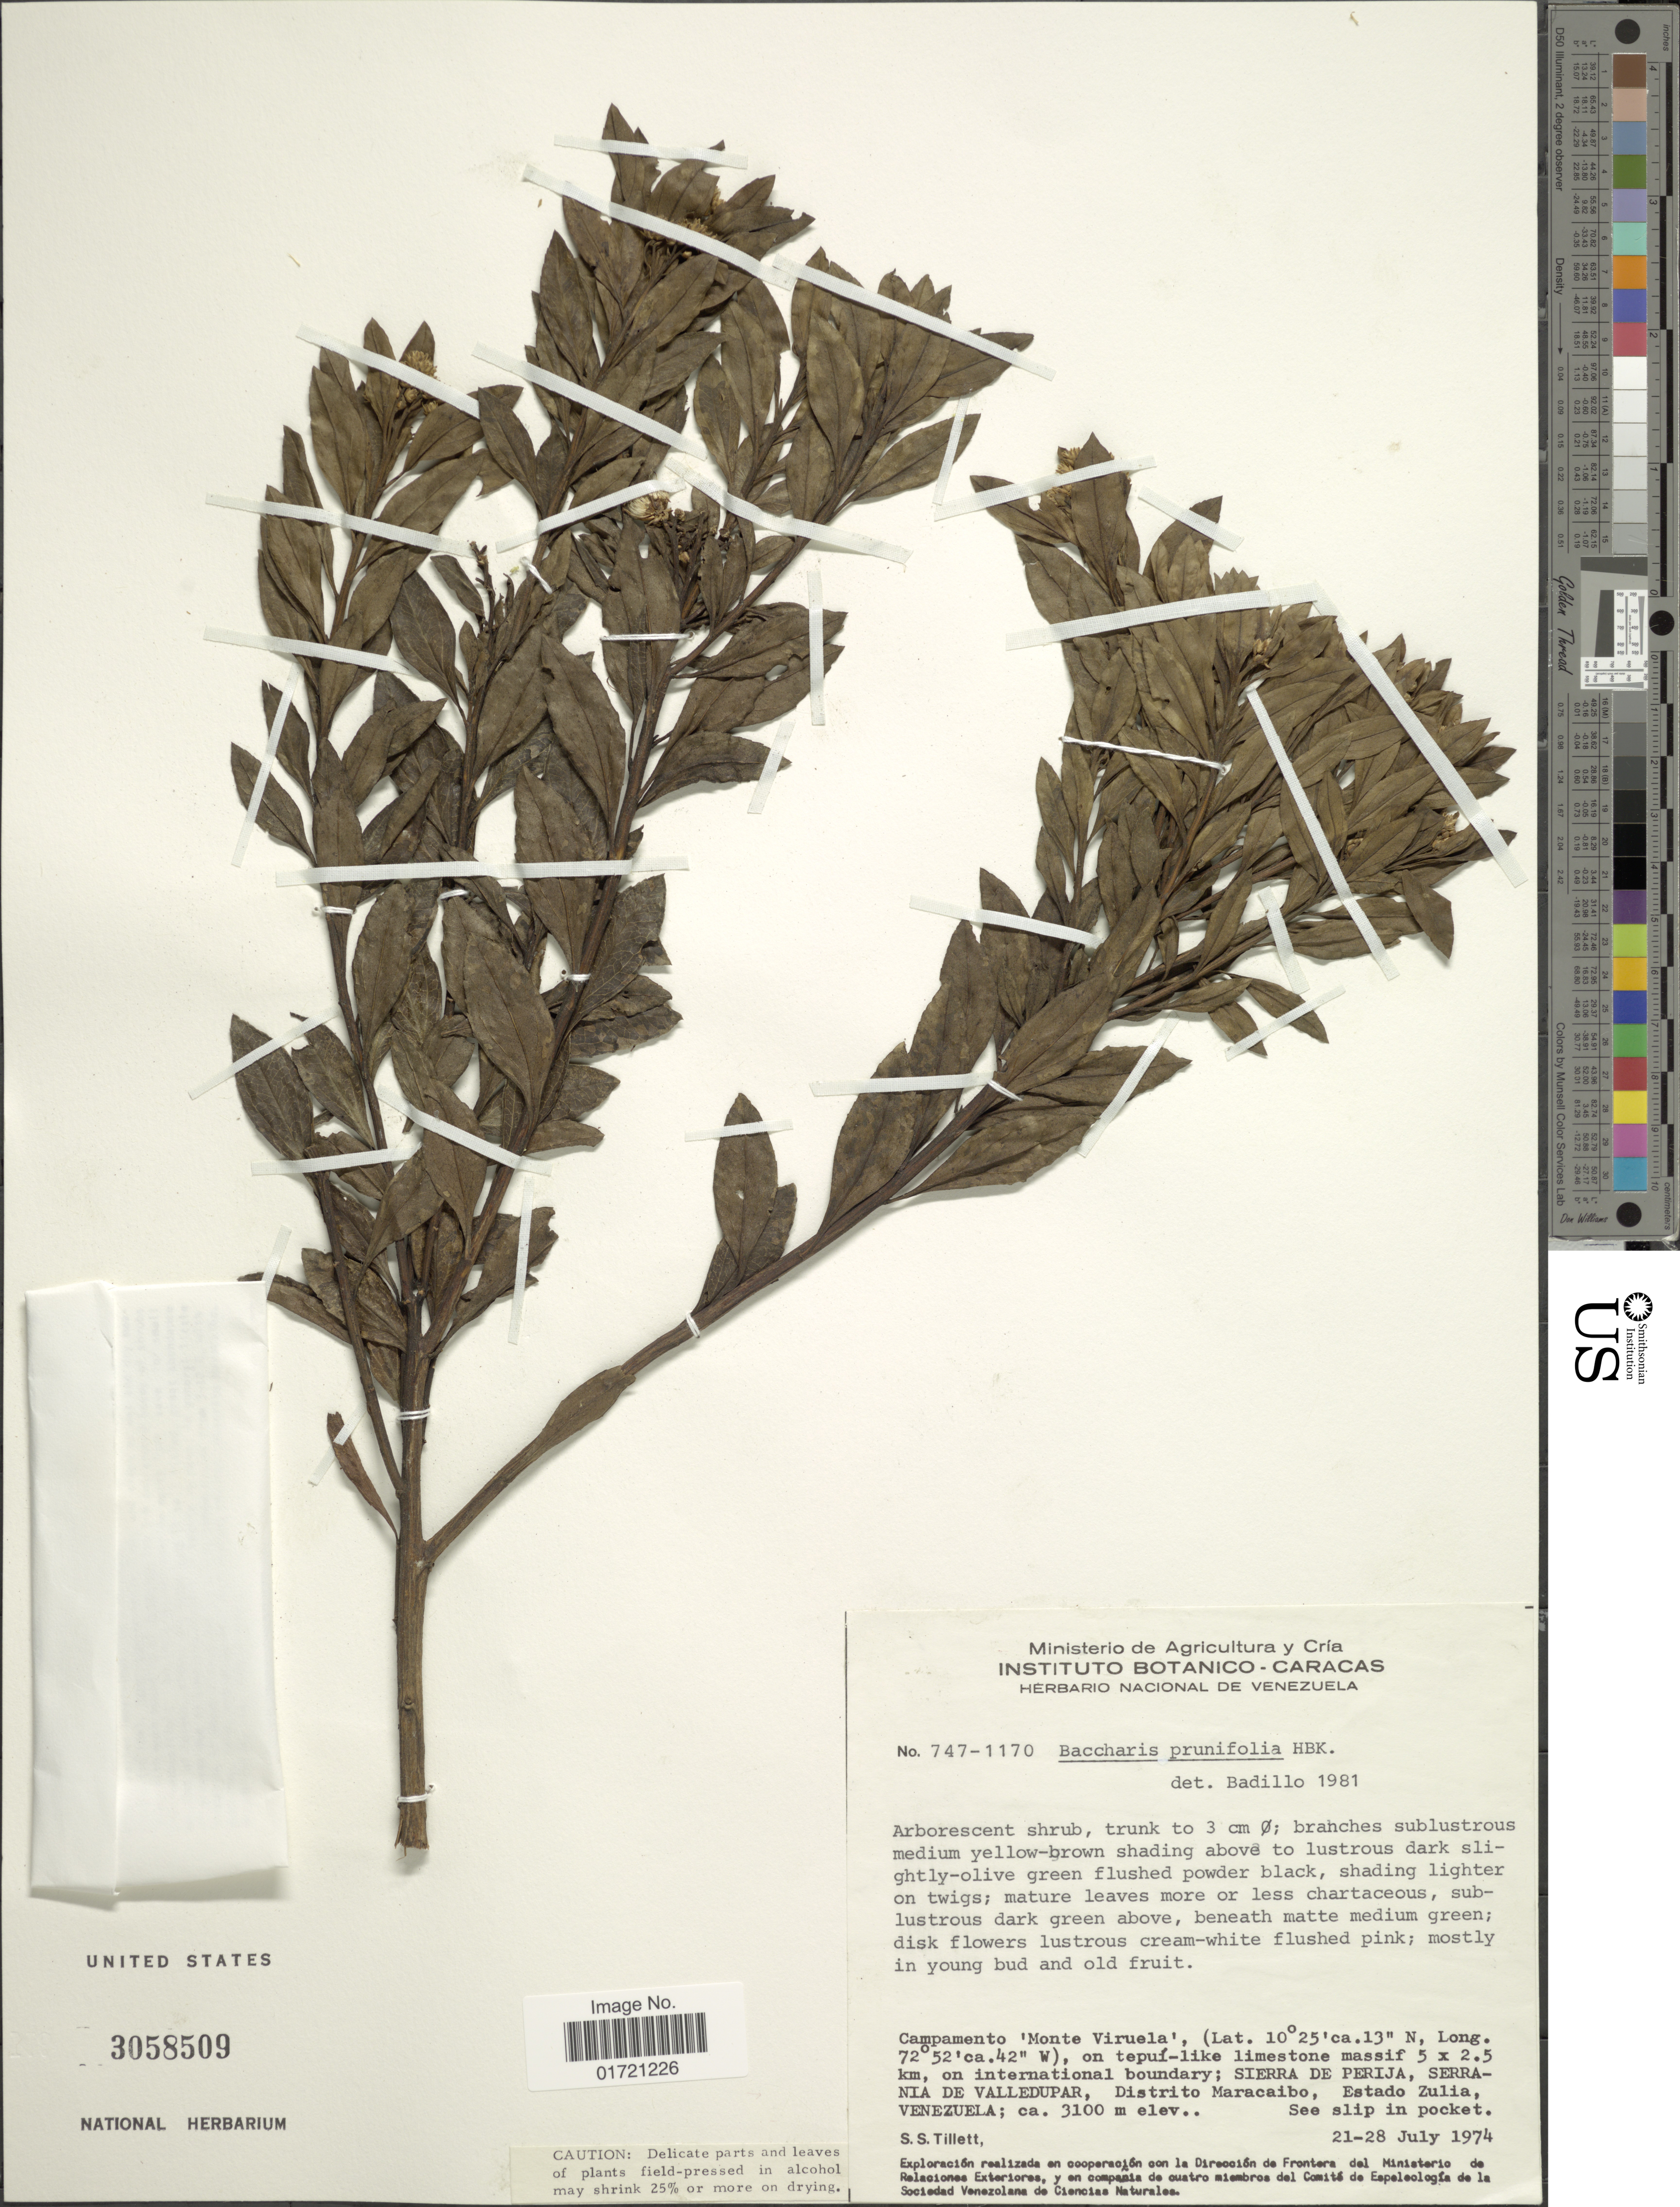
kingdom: Plantae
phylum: Tracheophyta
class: Magnoliopsida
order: Asterales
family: Asteraceae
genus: Baccharis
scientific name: Baccharis prunifolia var. subprunifolia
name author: Cuatrec.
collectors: S. S. Tillett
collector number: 747-1170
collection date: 1974-07-21/1974-07-28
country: Venezuela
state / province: Zulia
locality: Campamento 'Monte Viruela', on tepuí-like limestone massif 5 [Foreign script] 2.5 km, on international boundary; Sierra de Perija, Serrania de Valledupar, Distrito Maracaibo, Estado Zulia, Venezuela.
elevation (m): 3100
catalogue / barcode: US 3058509